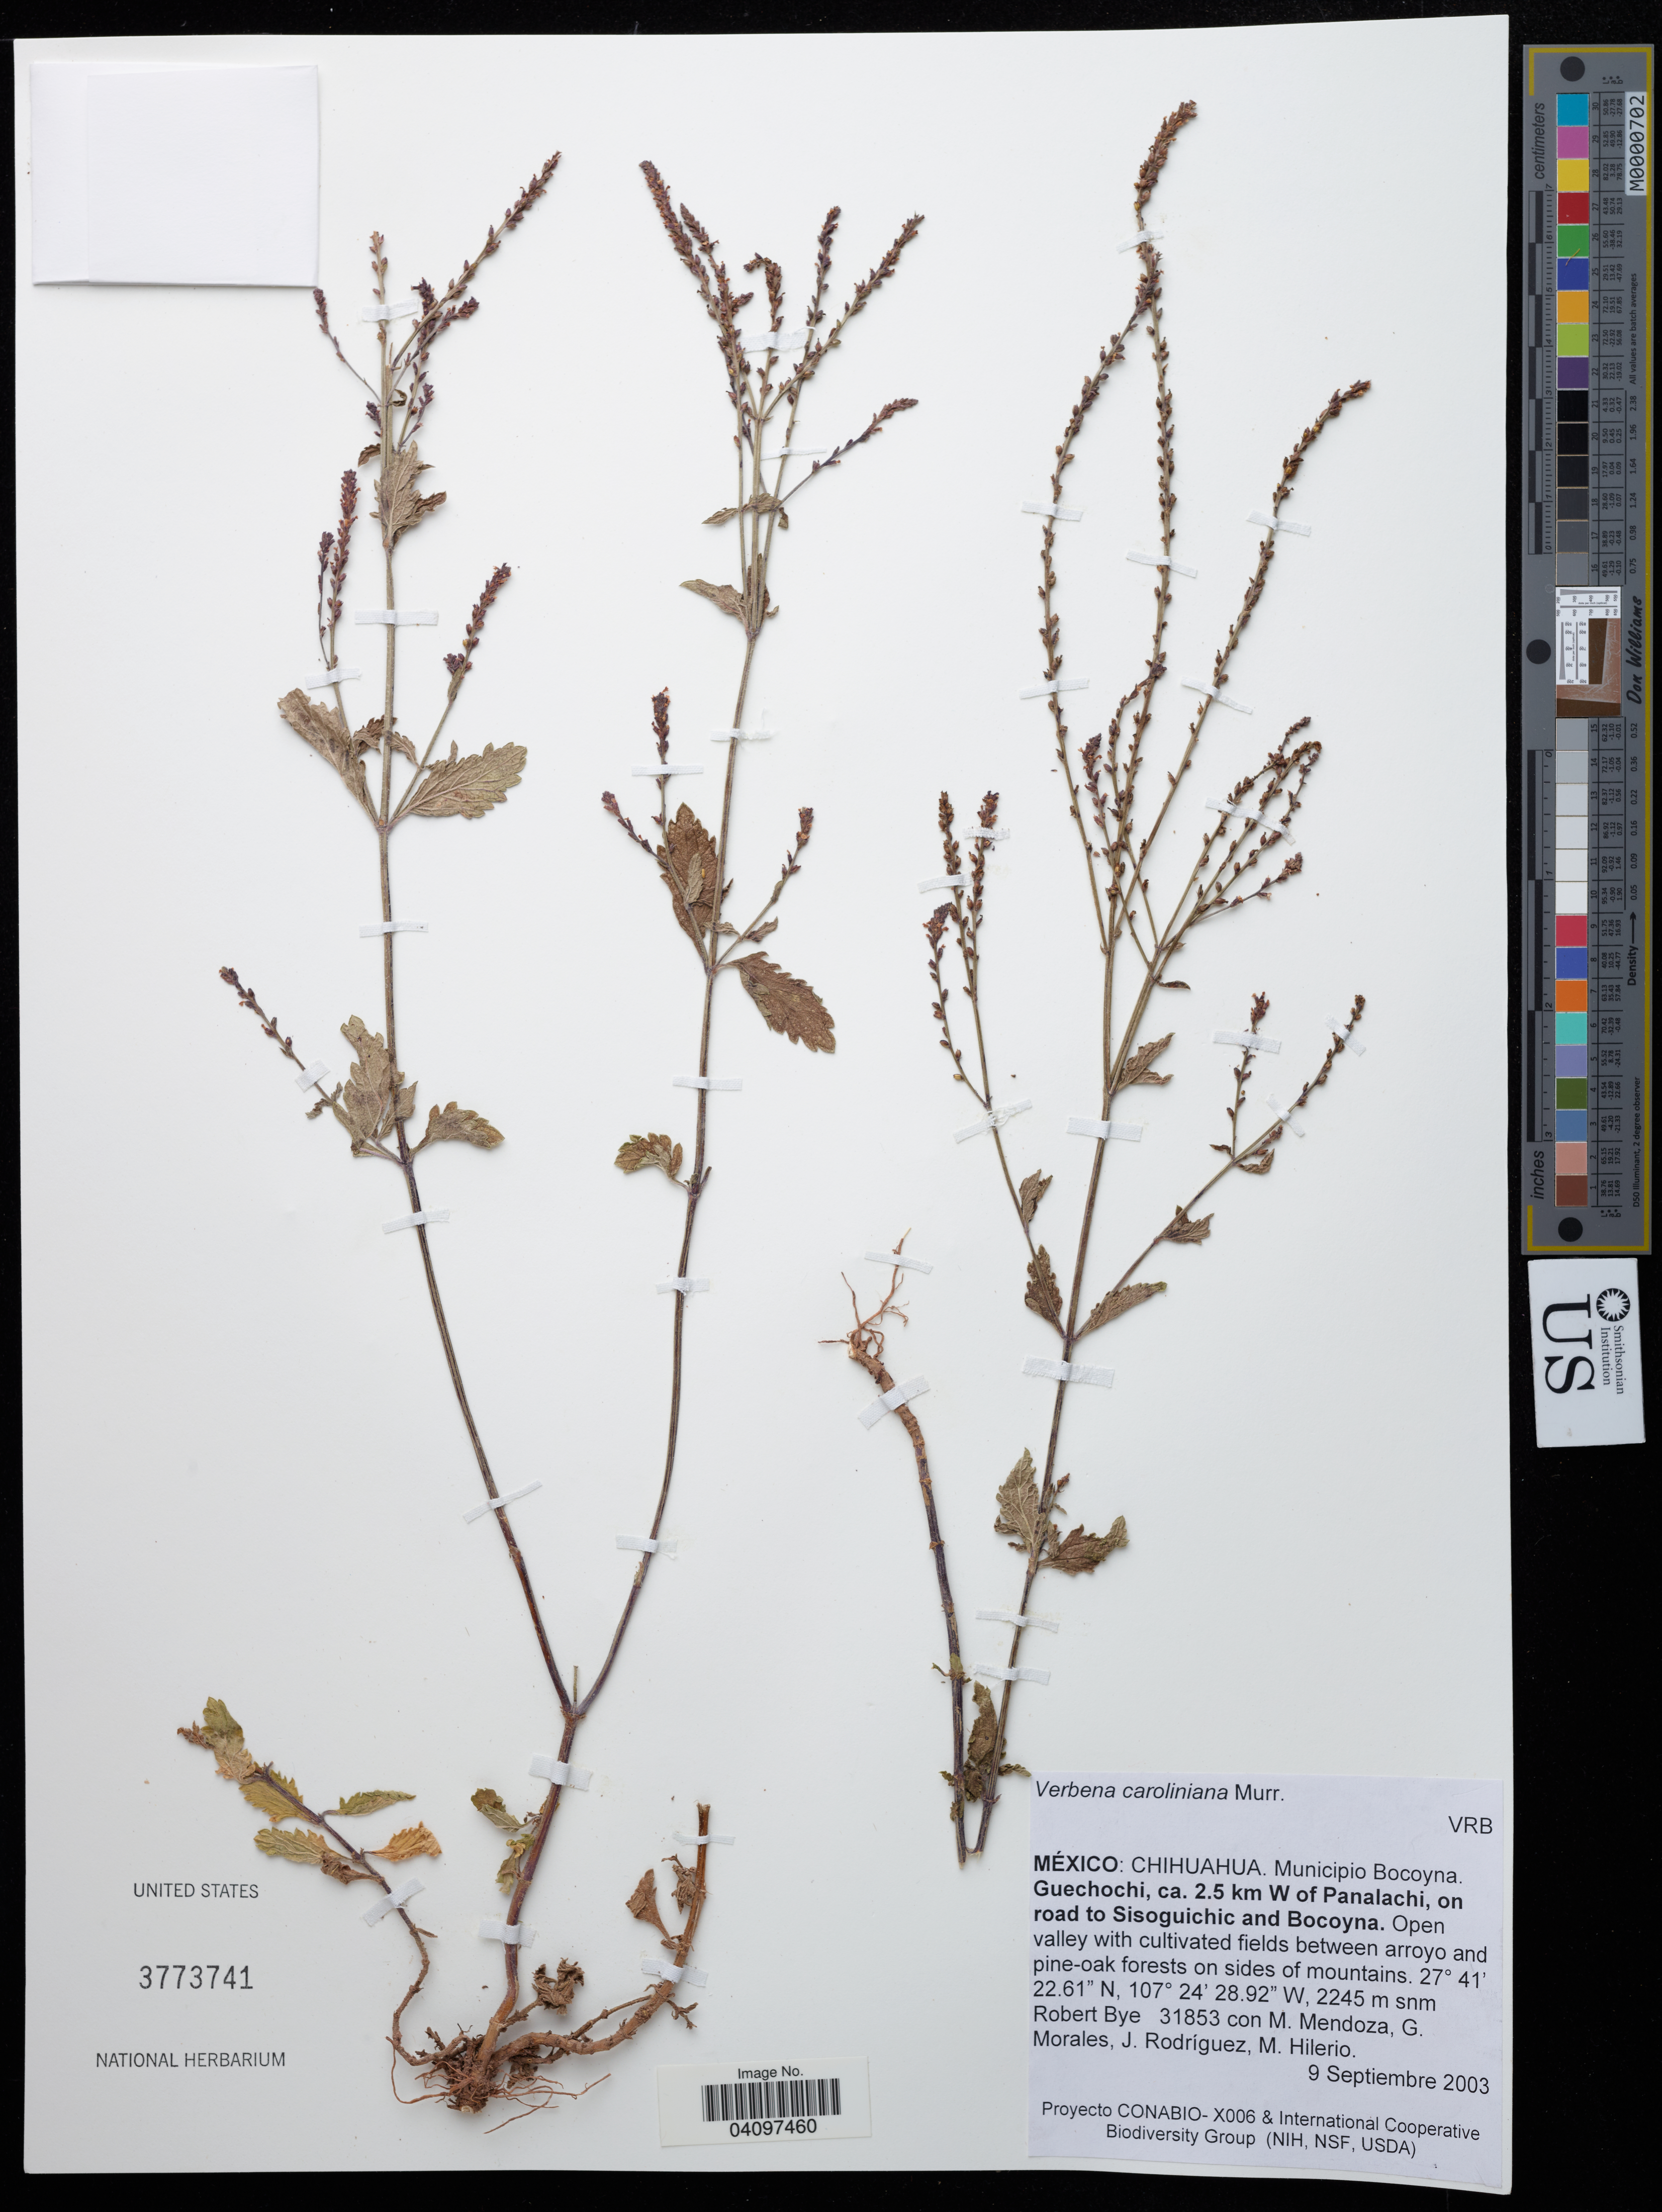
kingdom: Plantae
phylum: Tracheophyta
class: Magnoliopsida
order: Lamiales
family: Verbenaceae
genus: Verbena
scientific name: Verbena caroliniana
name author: Michx.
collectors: R. Bye, M. Mendoza, G. Morales & J. Rodríguez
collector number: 31853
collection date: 2003-09-09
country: Mexico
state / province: Chihuahua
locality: Municipio Bocoyna. Guechochi, ca. 2.5 km W of Panalachi, on road to Sisoguichic and Bocoyna.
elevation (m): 2245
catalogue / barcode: US 3773741